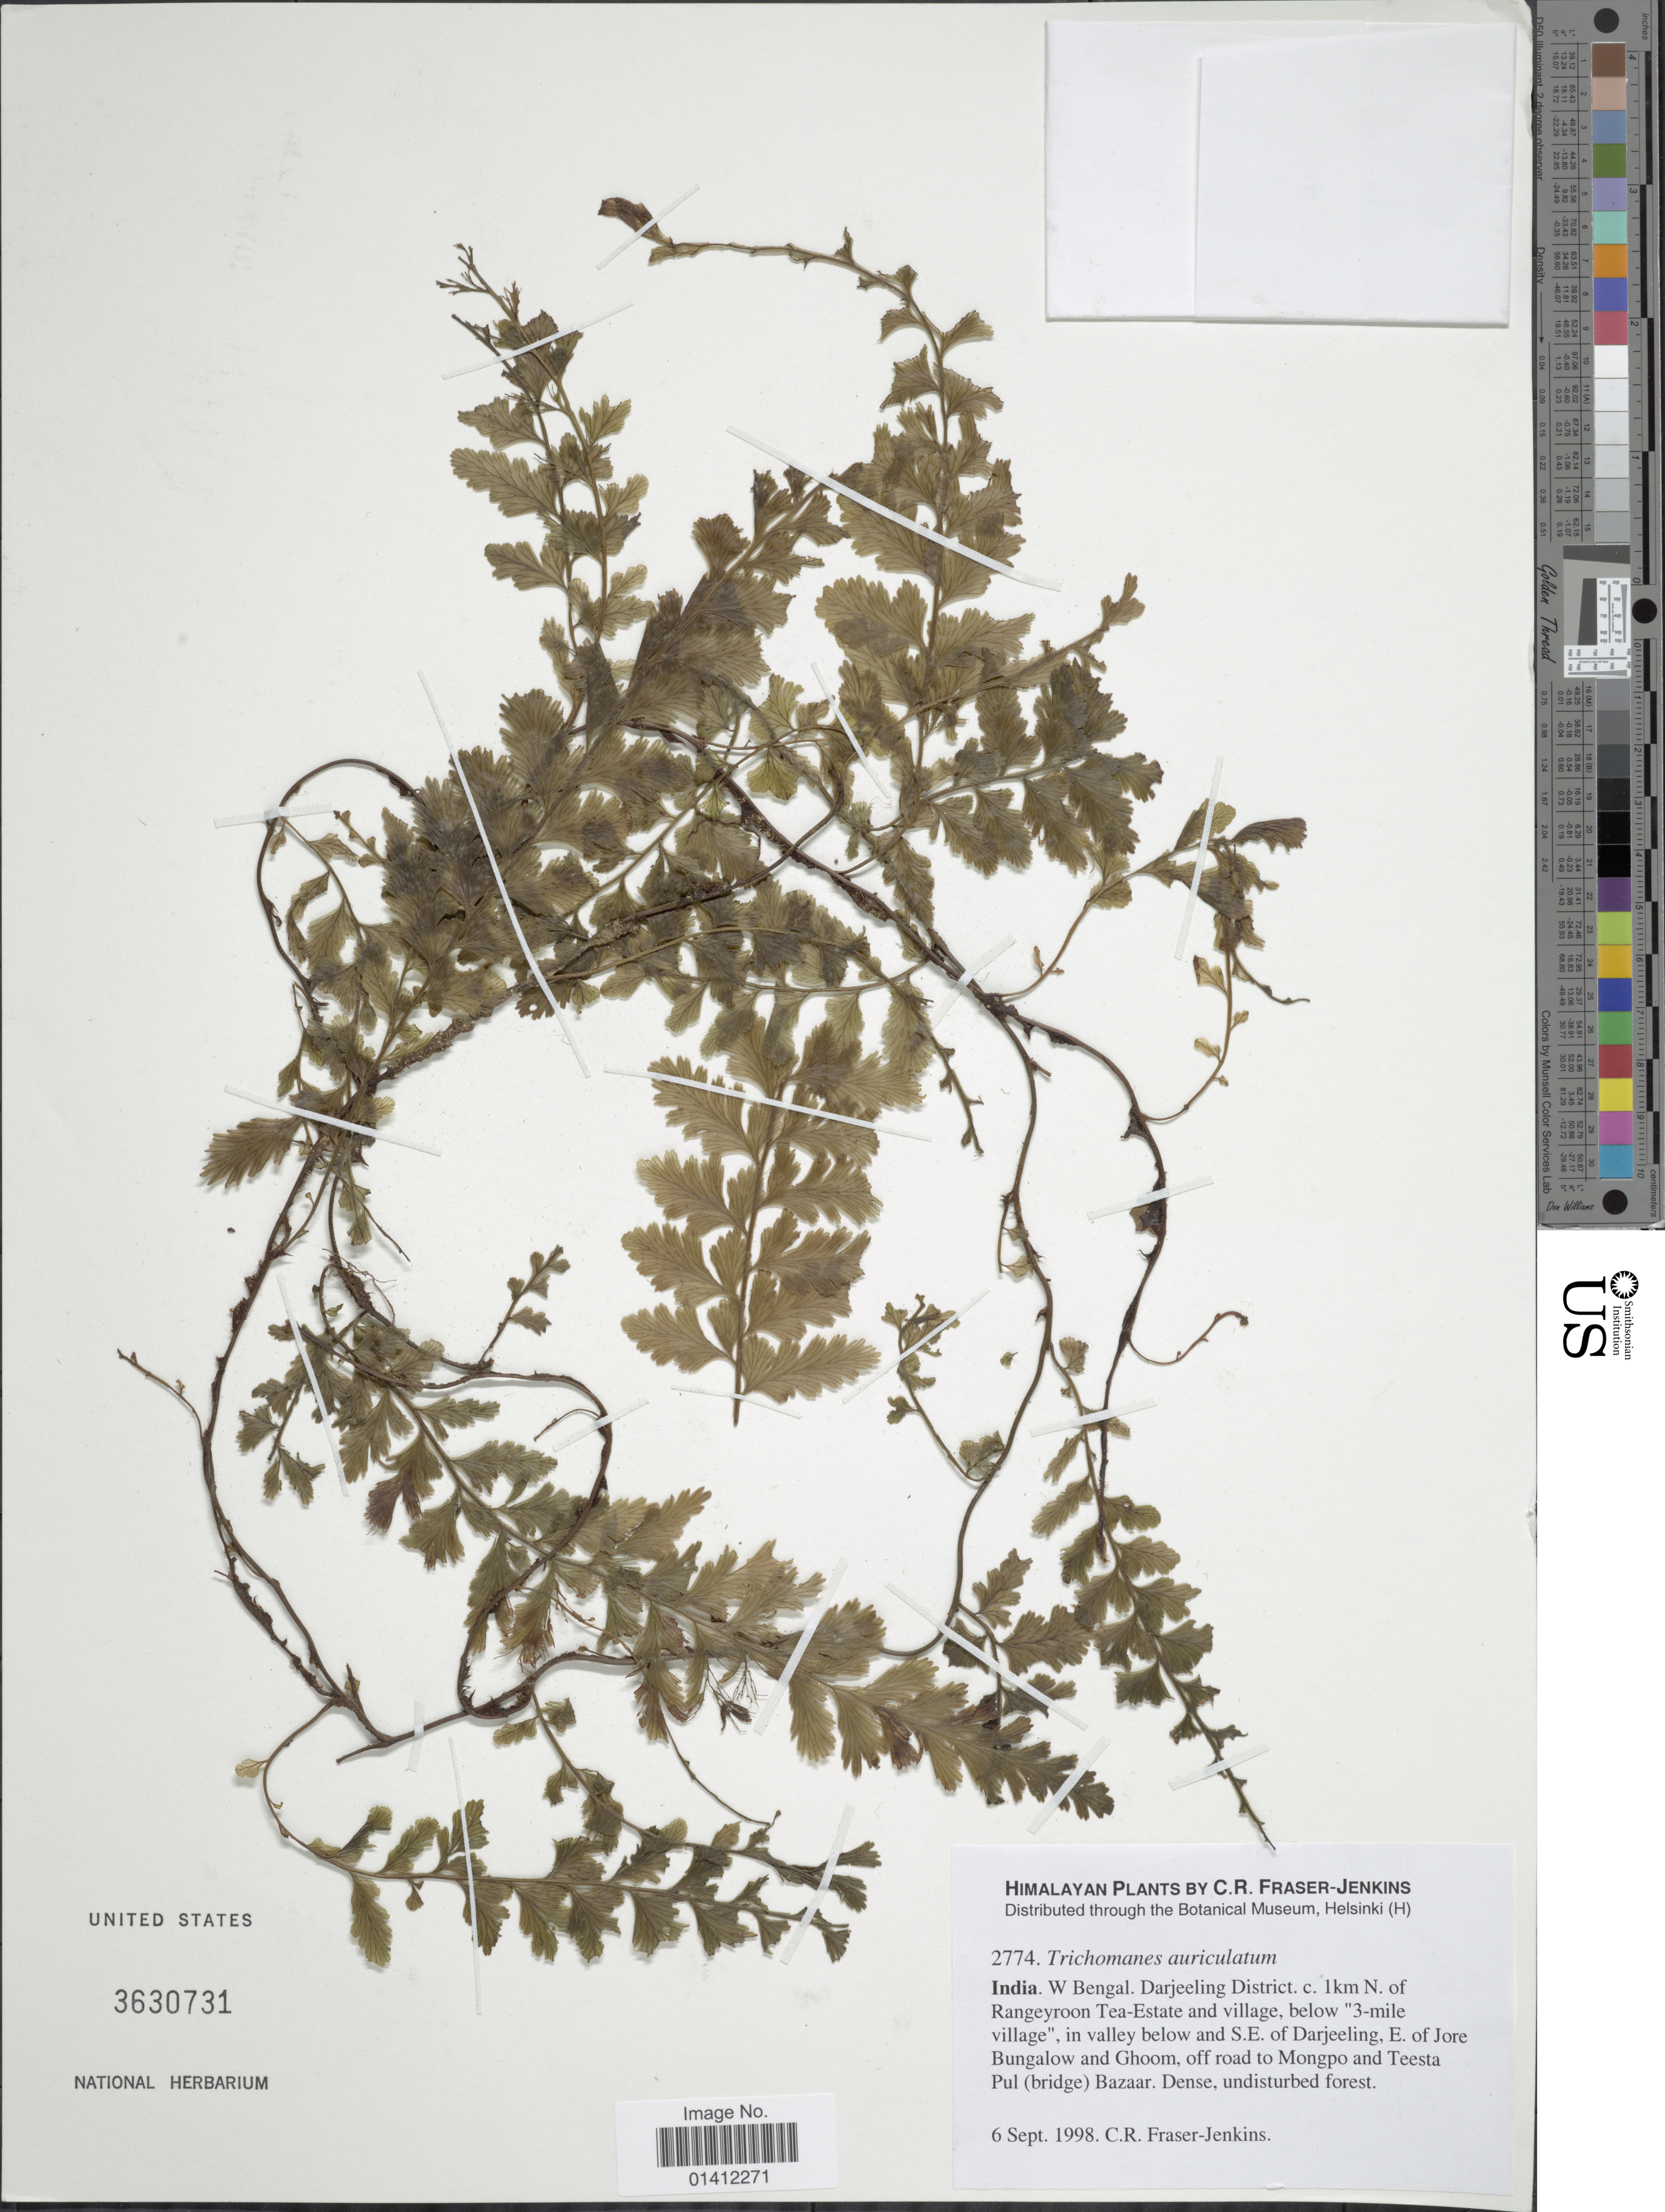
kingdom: Plantae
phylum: Tracheophyta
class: Polypodiopsida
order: Hymenophyllales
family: Hymenophyllaceae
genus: Vandenboschia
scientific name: Vandenboschia auriculata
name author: (Blume) Copel.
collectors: C. R. Fraser-Jenkins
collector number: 2774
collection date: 1998-09-06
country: India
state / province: West Bengal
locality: Himalaya, Darjeeling District. c. 1km N. of Rangeyroon Tea-Estate and village, below "3-mile village", in valley below and S.E. of Darjeeling, E. of Jore Bungalow and Ghoom, off road to Mongpo and Teesta Pul (bridge) Bazaar. Dense, undisturbed forest.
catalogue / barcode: US 3630731